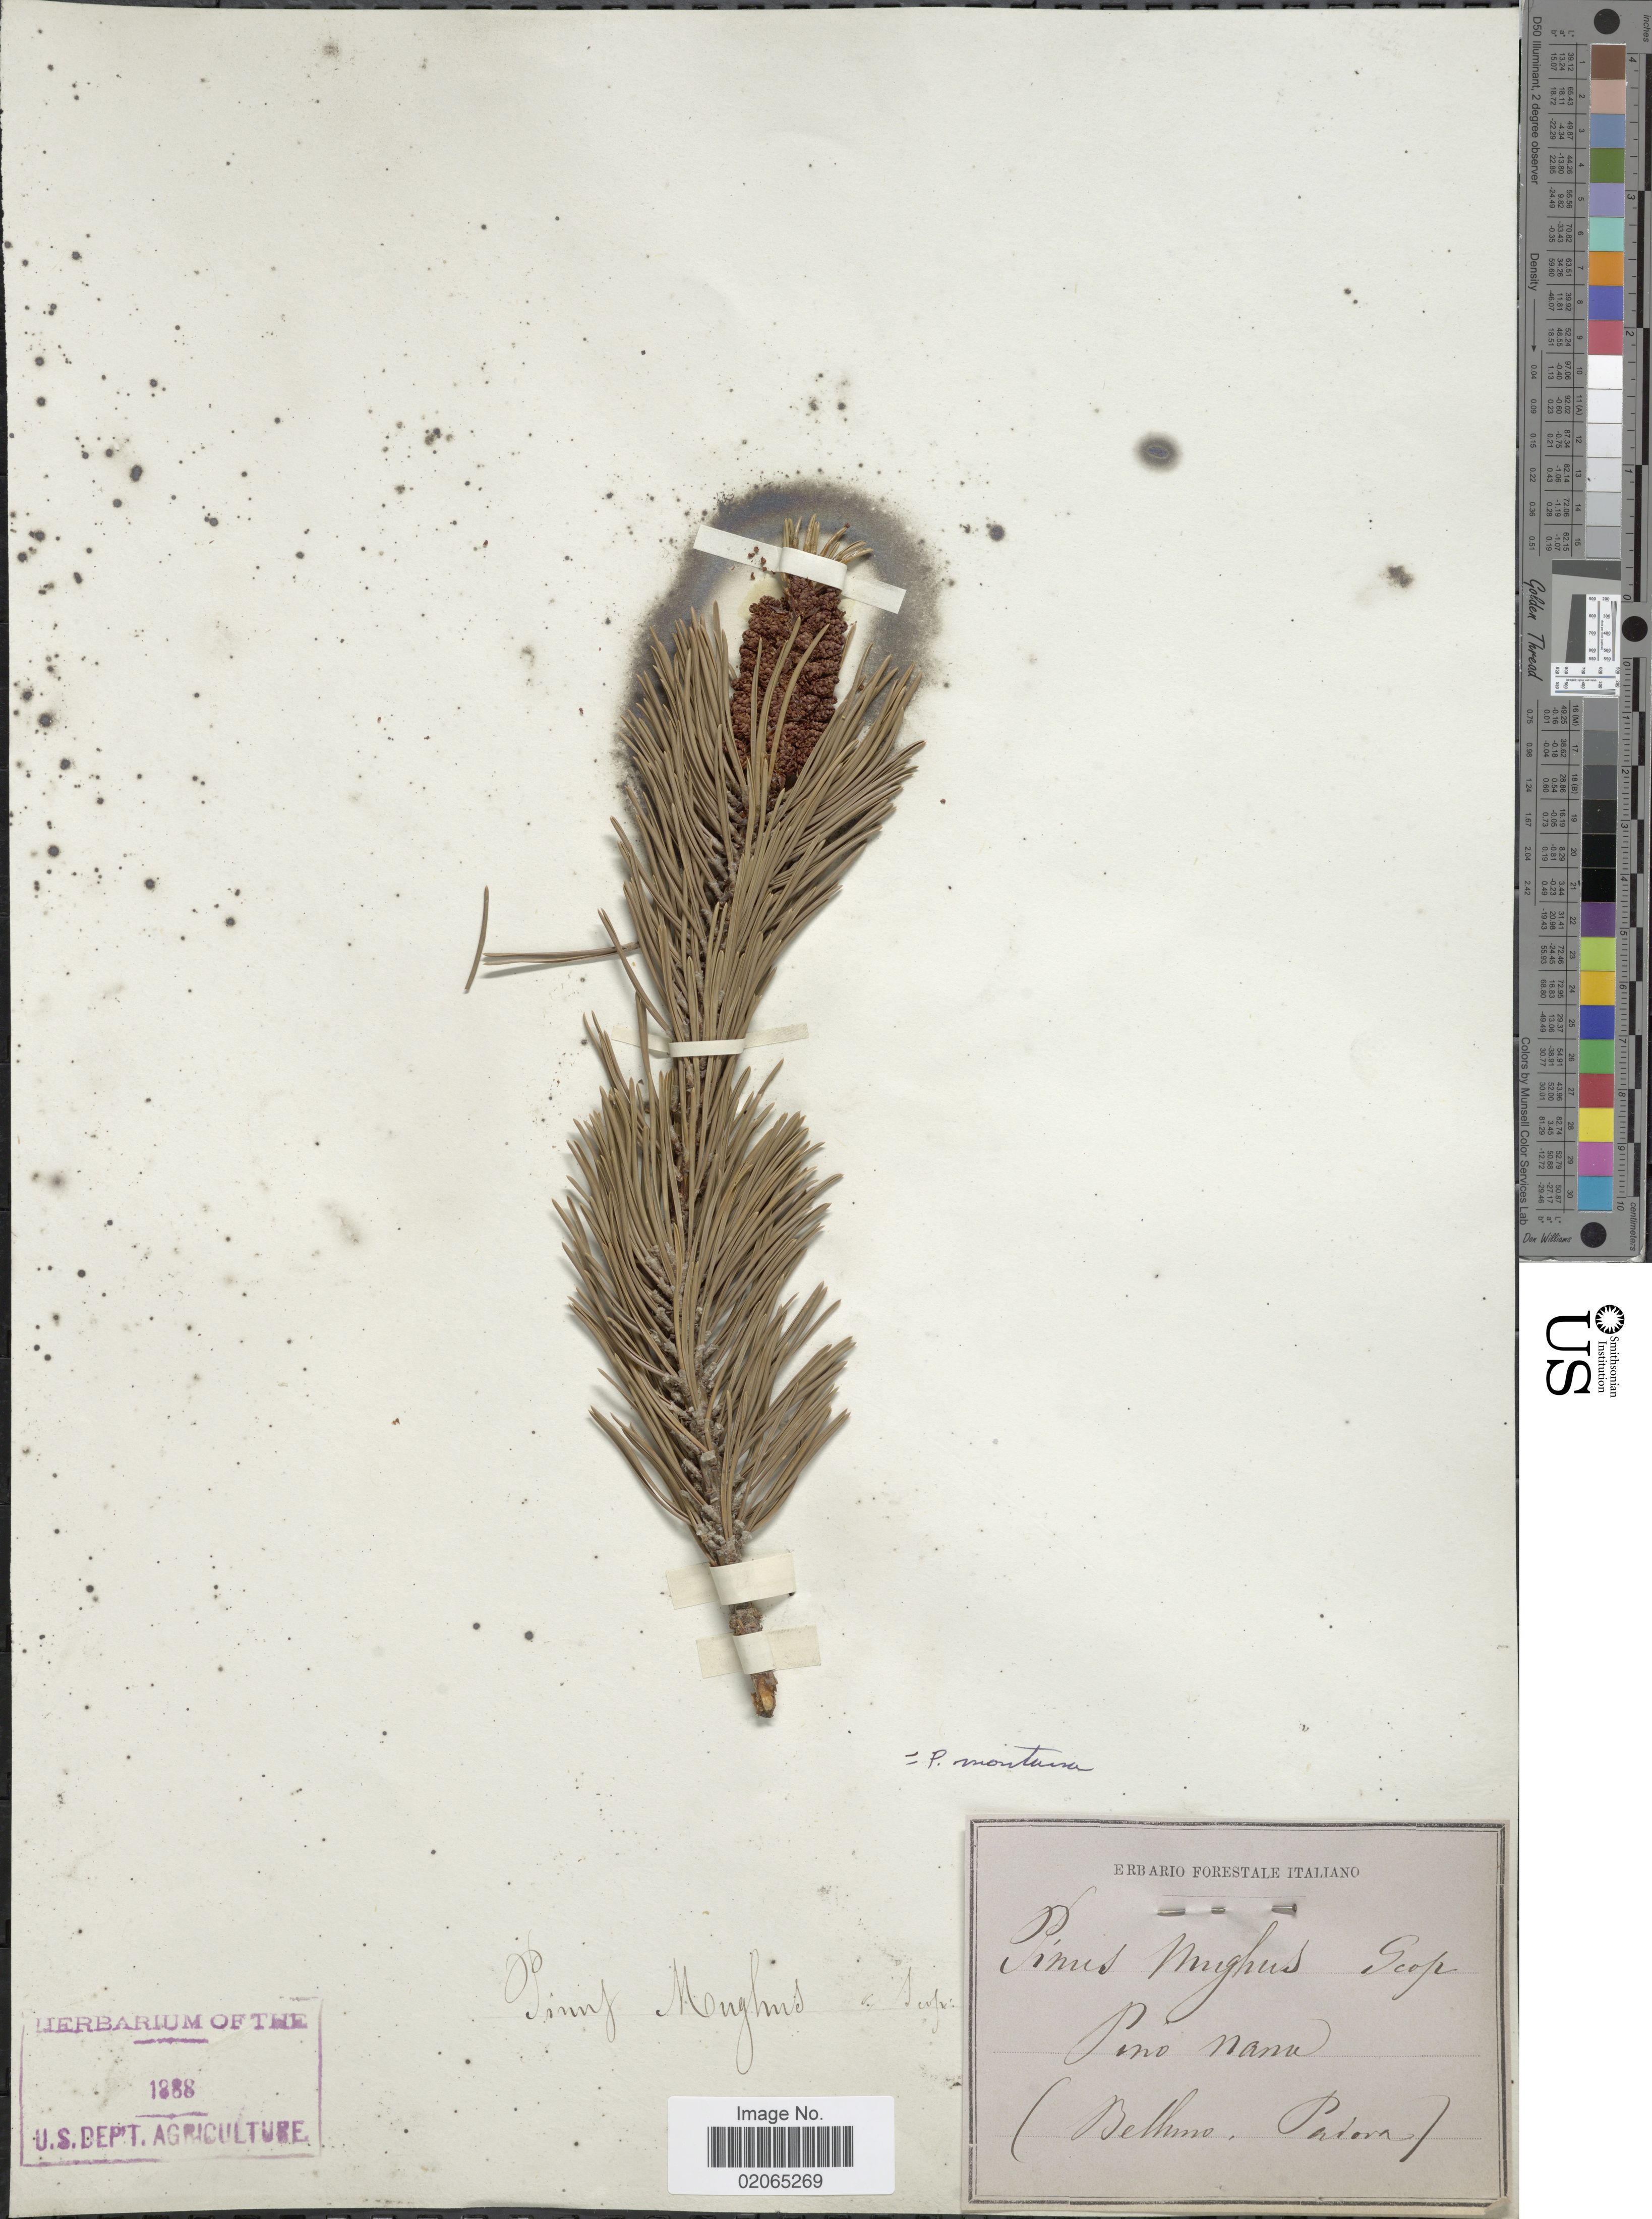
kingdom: Plantae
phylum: Tracheophyta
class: Pinopsida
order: Pinales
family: Pinaceae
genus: Pinus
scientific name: Pinus mugo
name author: Turra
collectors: Ex herb. Forestale Italiano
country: Italy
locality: Peno Nana (Bellino - Padera) [interpreted]